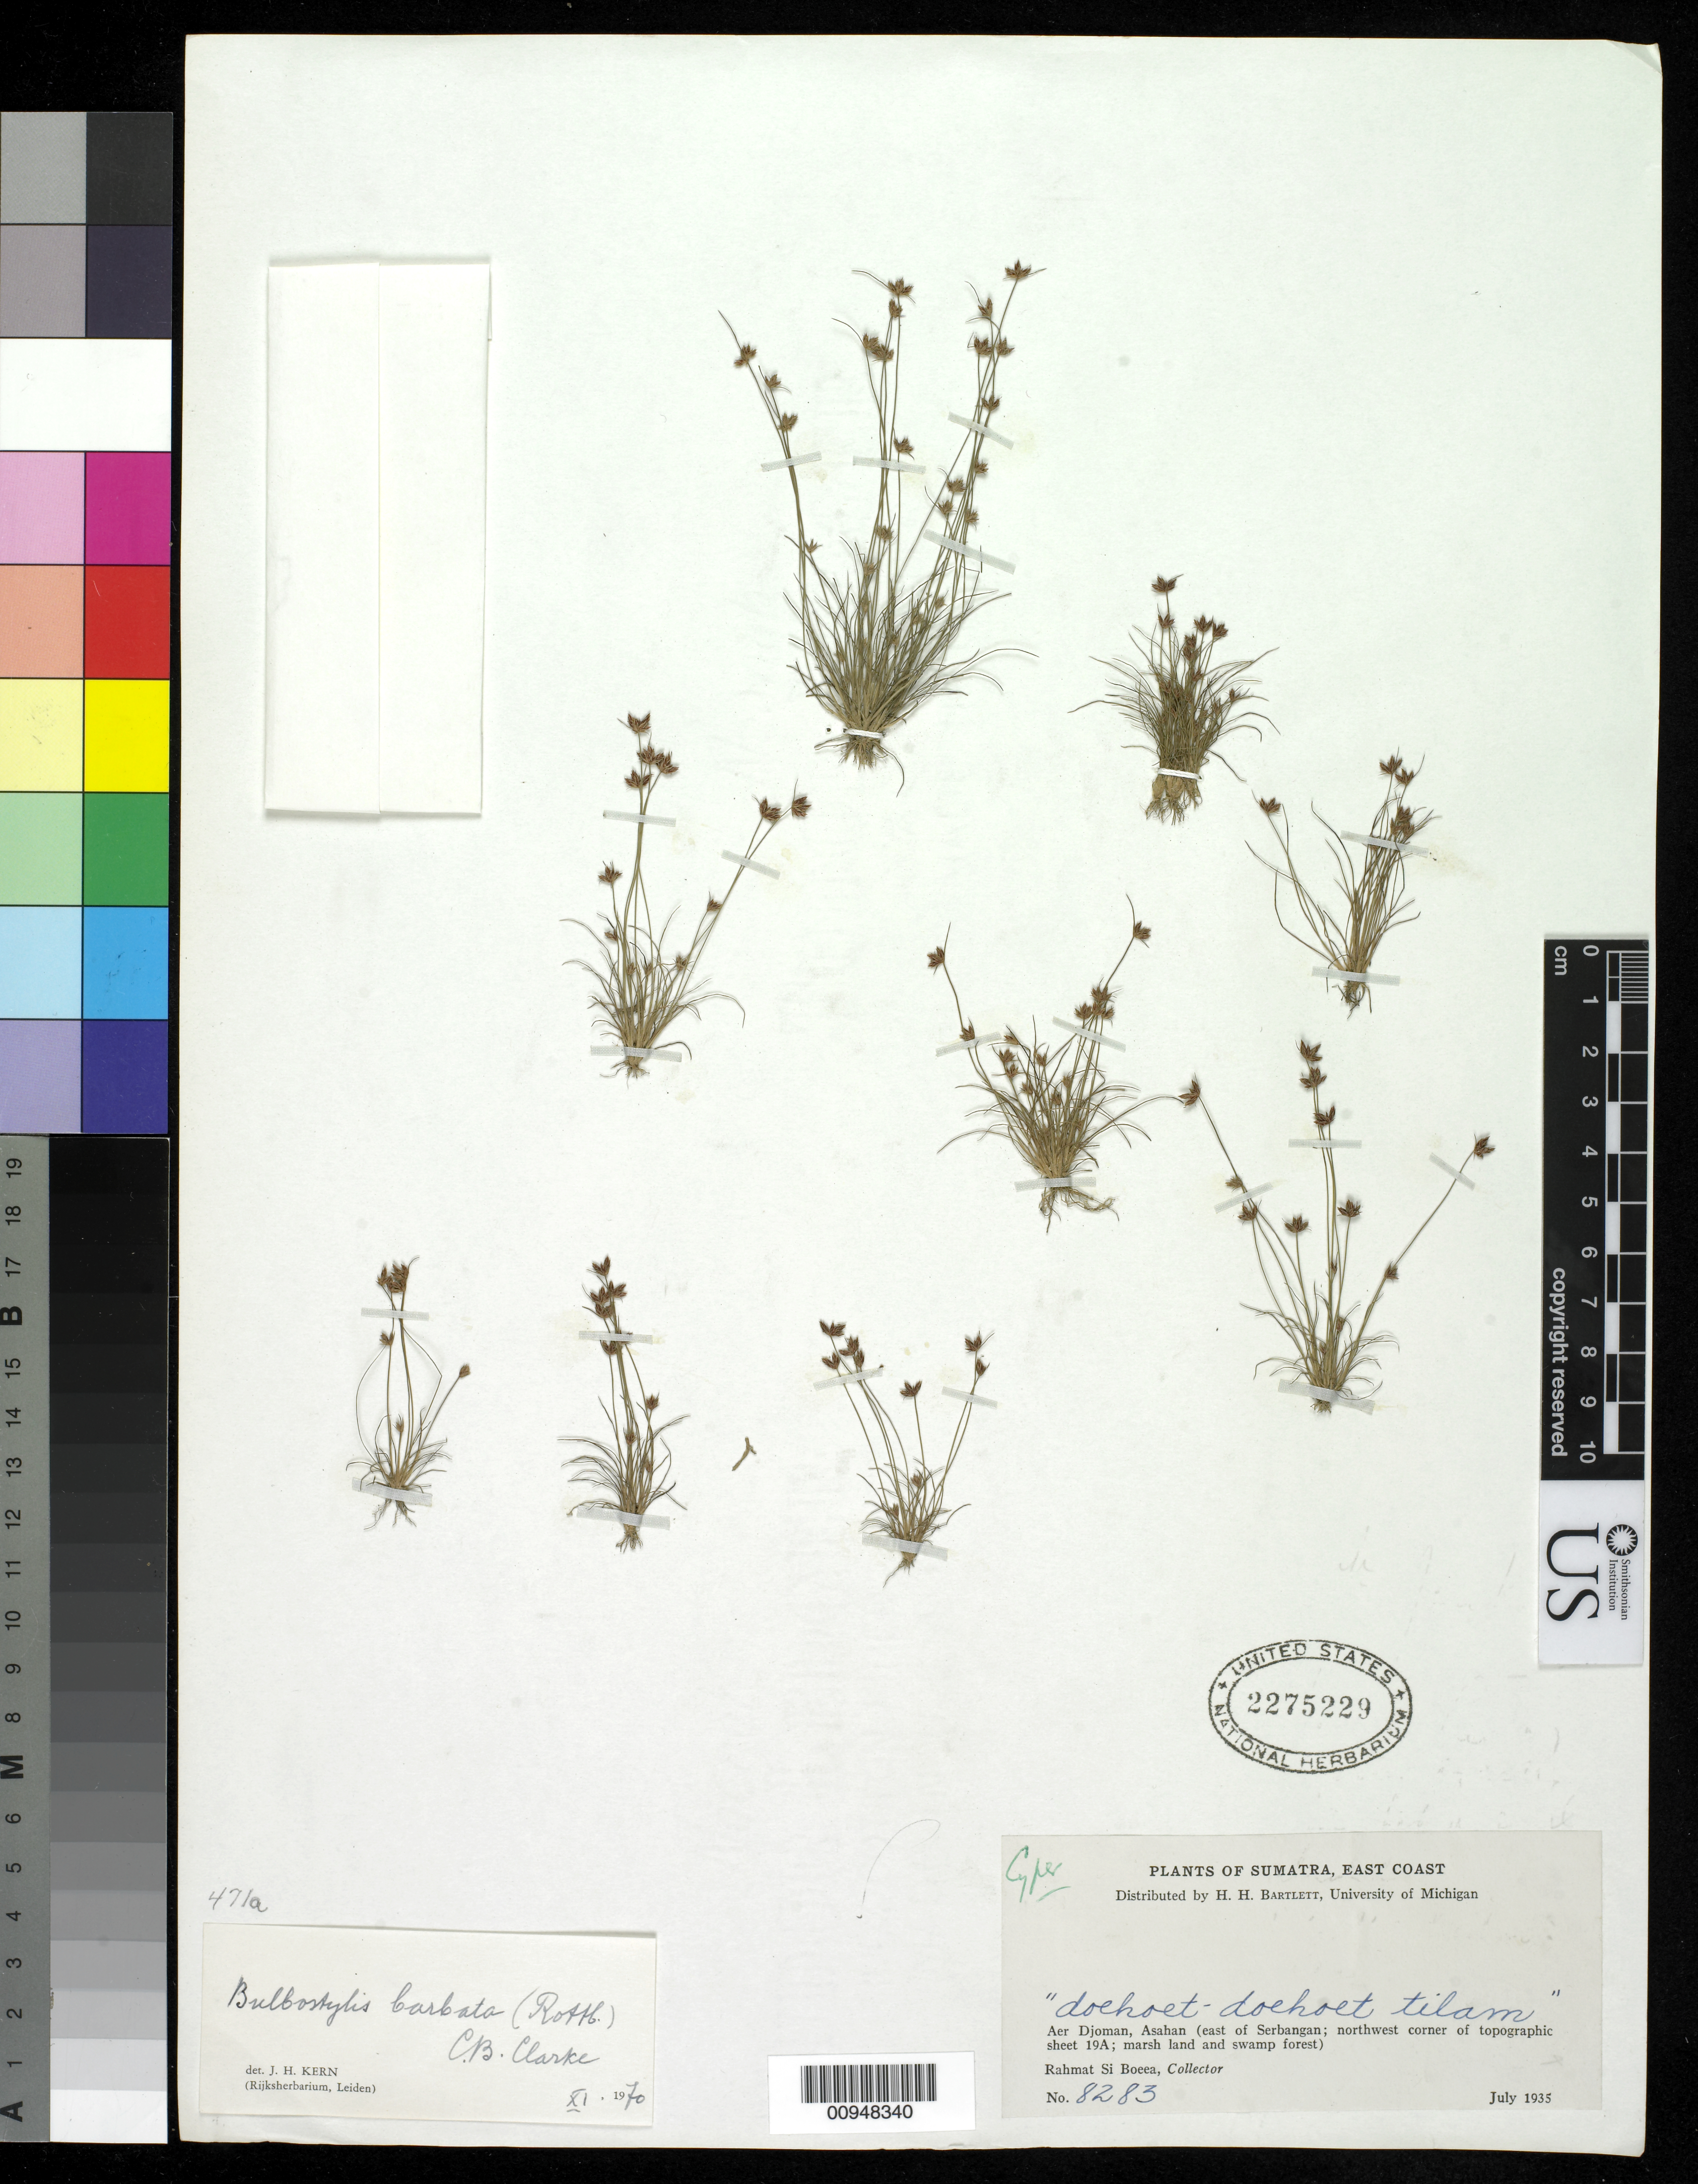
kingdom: Plantae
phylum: Tracheophyta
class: Liliopsida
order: Poales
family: Cyperaceae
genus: Bulbostylis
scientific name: Bulbostylis barbata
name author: (Rottb.) C.B. Clarke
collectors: Rahmat Si Boeea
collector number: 8283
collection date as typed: Jul 1935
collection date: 1935-07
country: Indonesia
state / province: Sumatra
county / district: Aceh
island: Sumatra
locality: Aer Djoman, Asahan (E of Serbangan).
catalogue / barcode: US 2275229